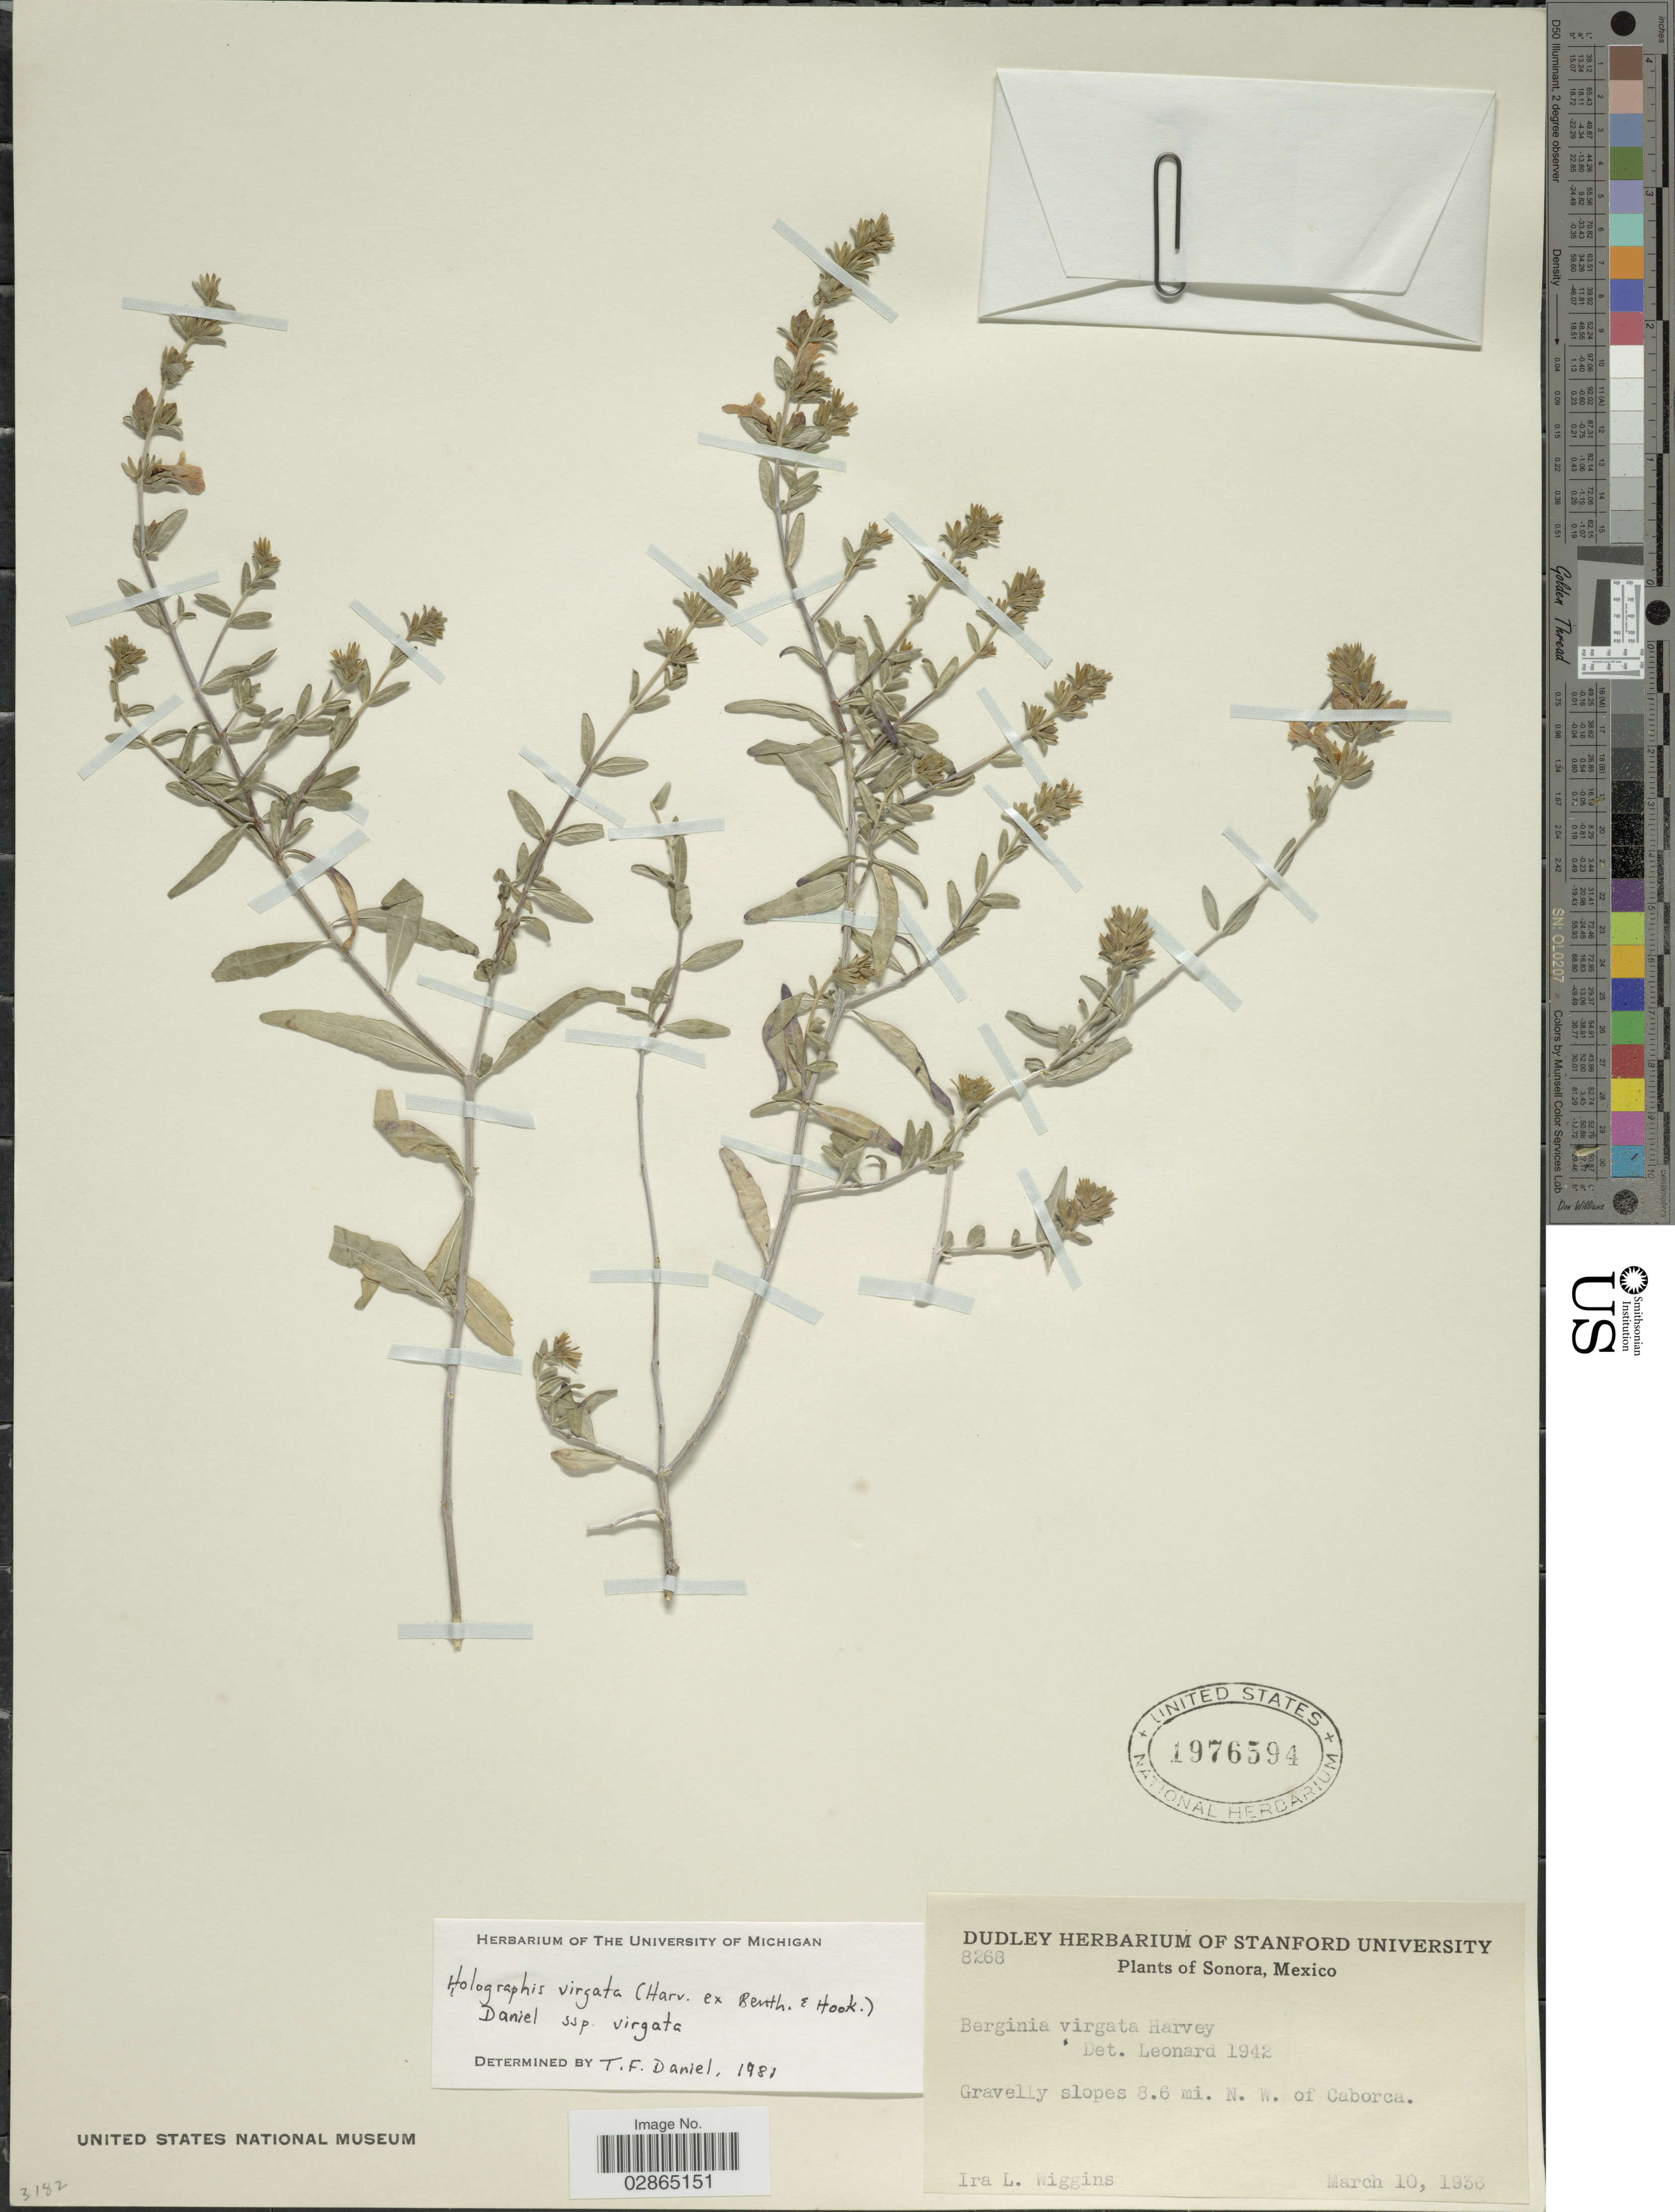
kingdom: Plantae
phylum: Tracheophyta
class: Magnoliopsida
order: Lamiales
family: Acanthaceae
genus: Holographis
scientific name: Holographis virgata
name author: (Harv. ex Benth.) T.F. Daniel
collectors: I. L. Wiggins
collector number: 8268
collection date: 1936-03-10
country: Mexico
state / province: Sonora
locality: Gravelly slopes 8.6 mi N.W. of Caborca.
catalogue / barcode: US 1976594